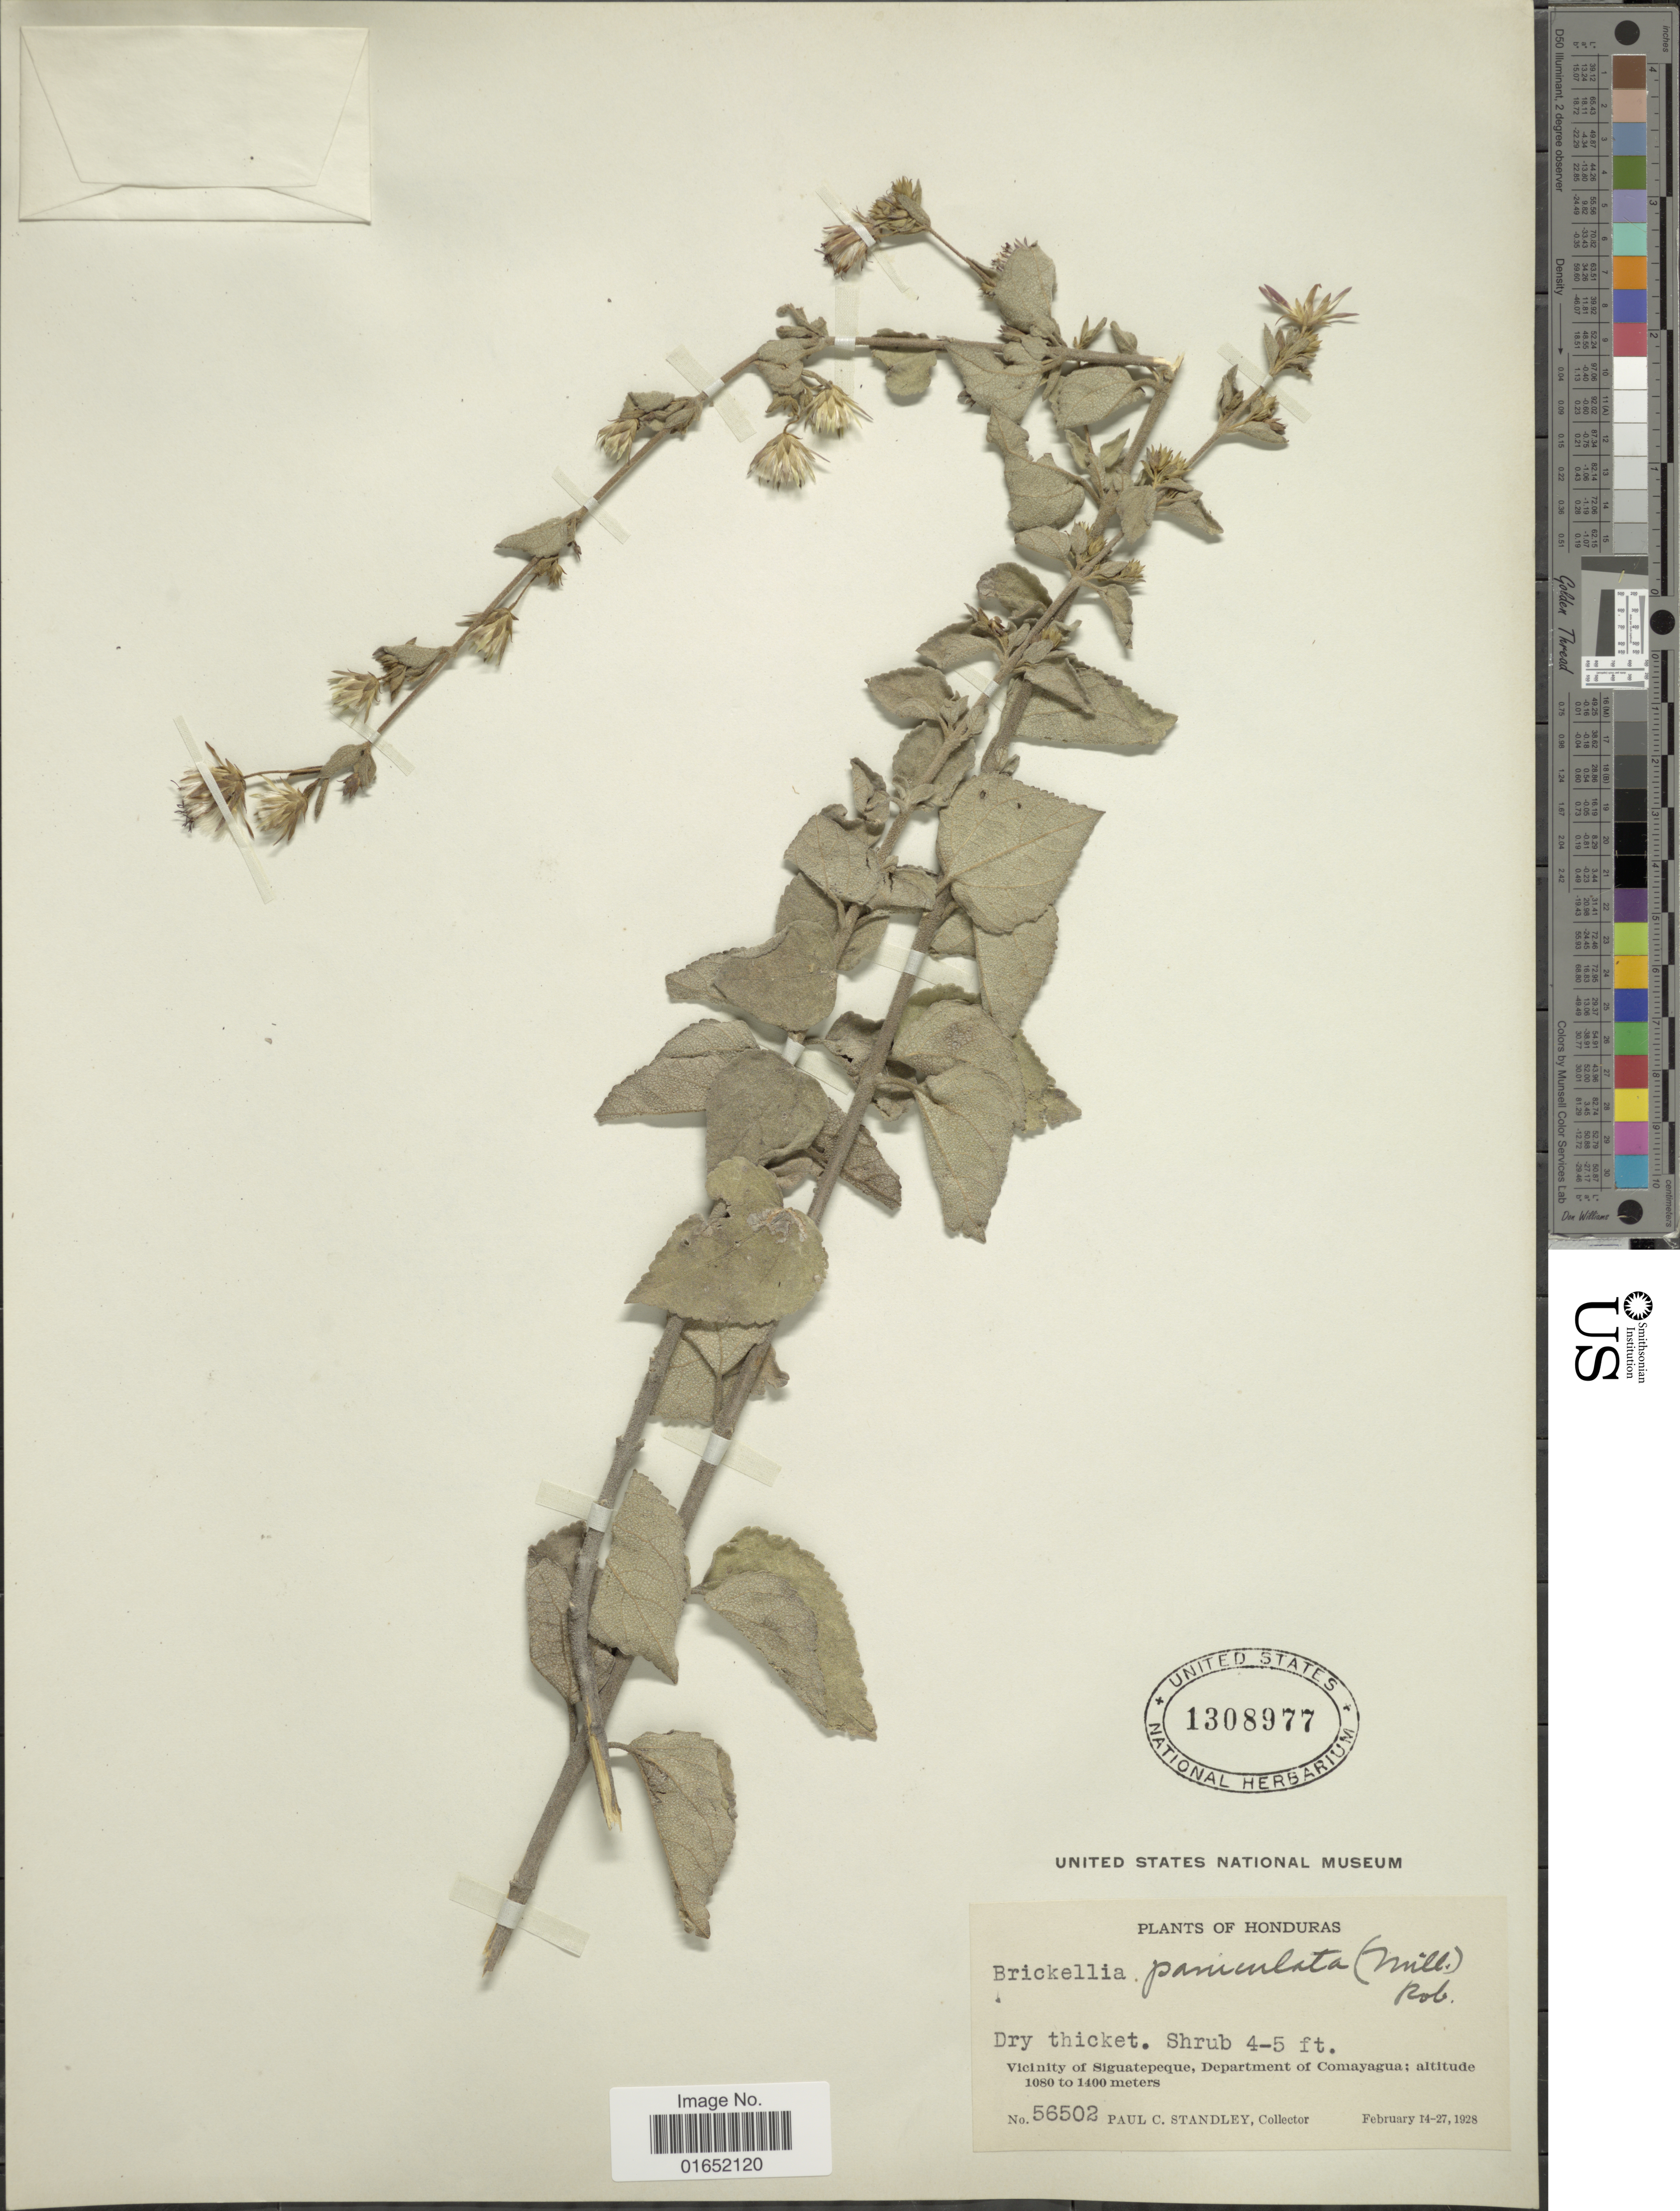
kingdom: Plantae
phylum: Tracheophyta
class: Magnoliopsida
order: Asterales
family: Asteraceae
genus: Brickellia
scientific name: Brickellia paniculata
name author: (Mill.) B.L. Rob.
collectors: P. C. Standley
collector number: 56502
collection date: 1928-02-14/1928-02-27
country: Honduras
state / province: Comayagua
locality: Viciinity of Siguatepeque, Department of Comayagua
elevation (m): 1080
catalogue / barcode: US 1308977